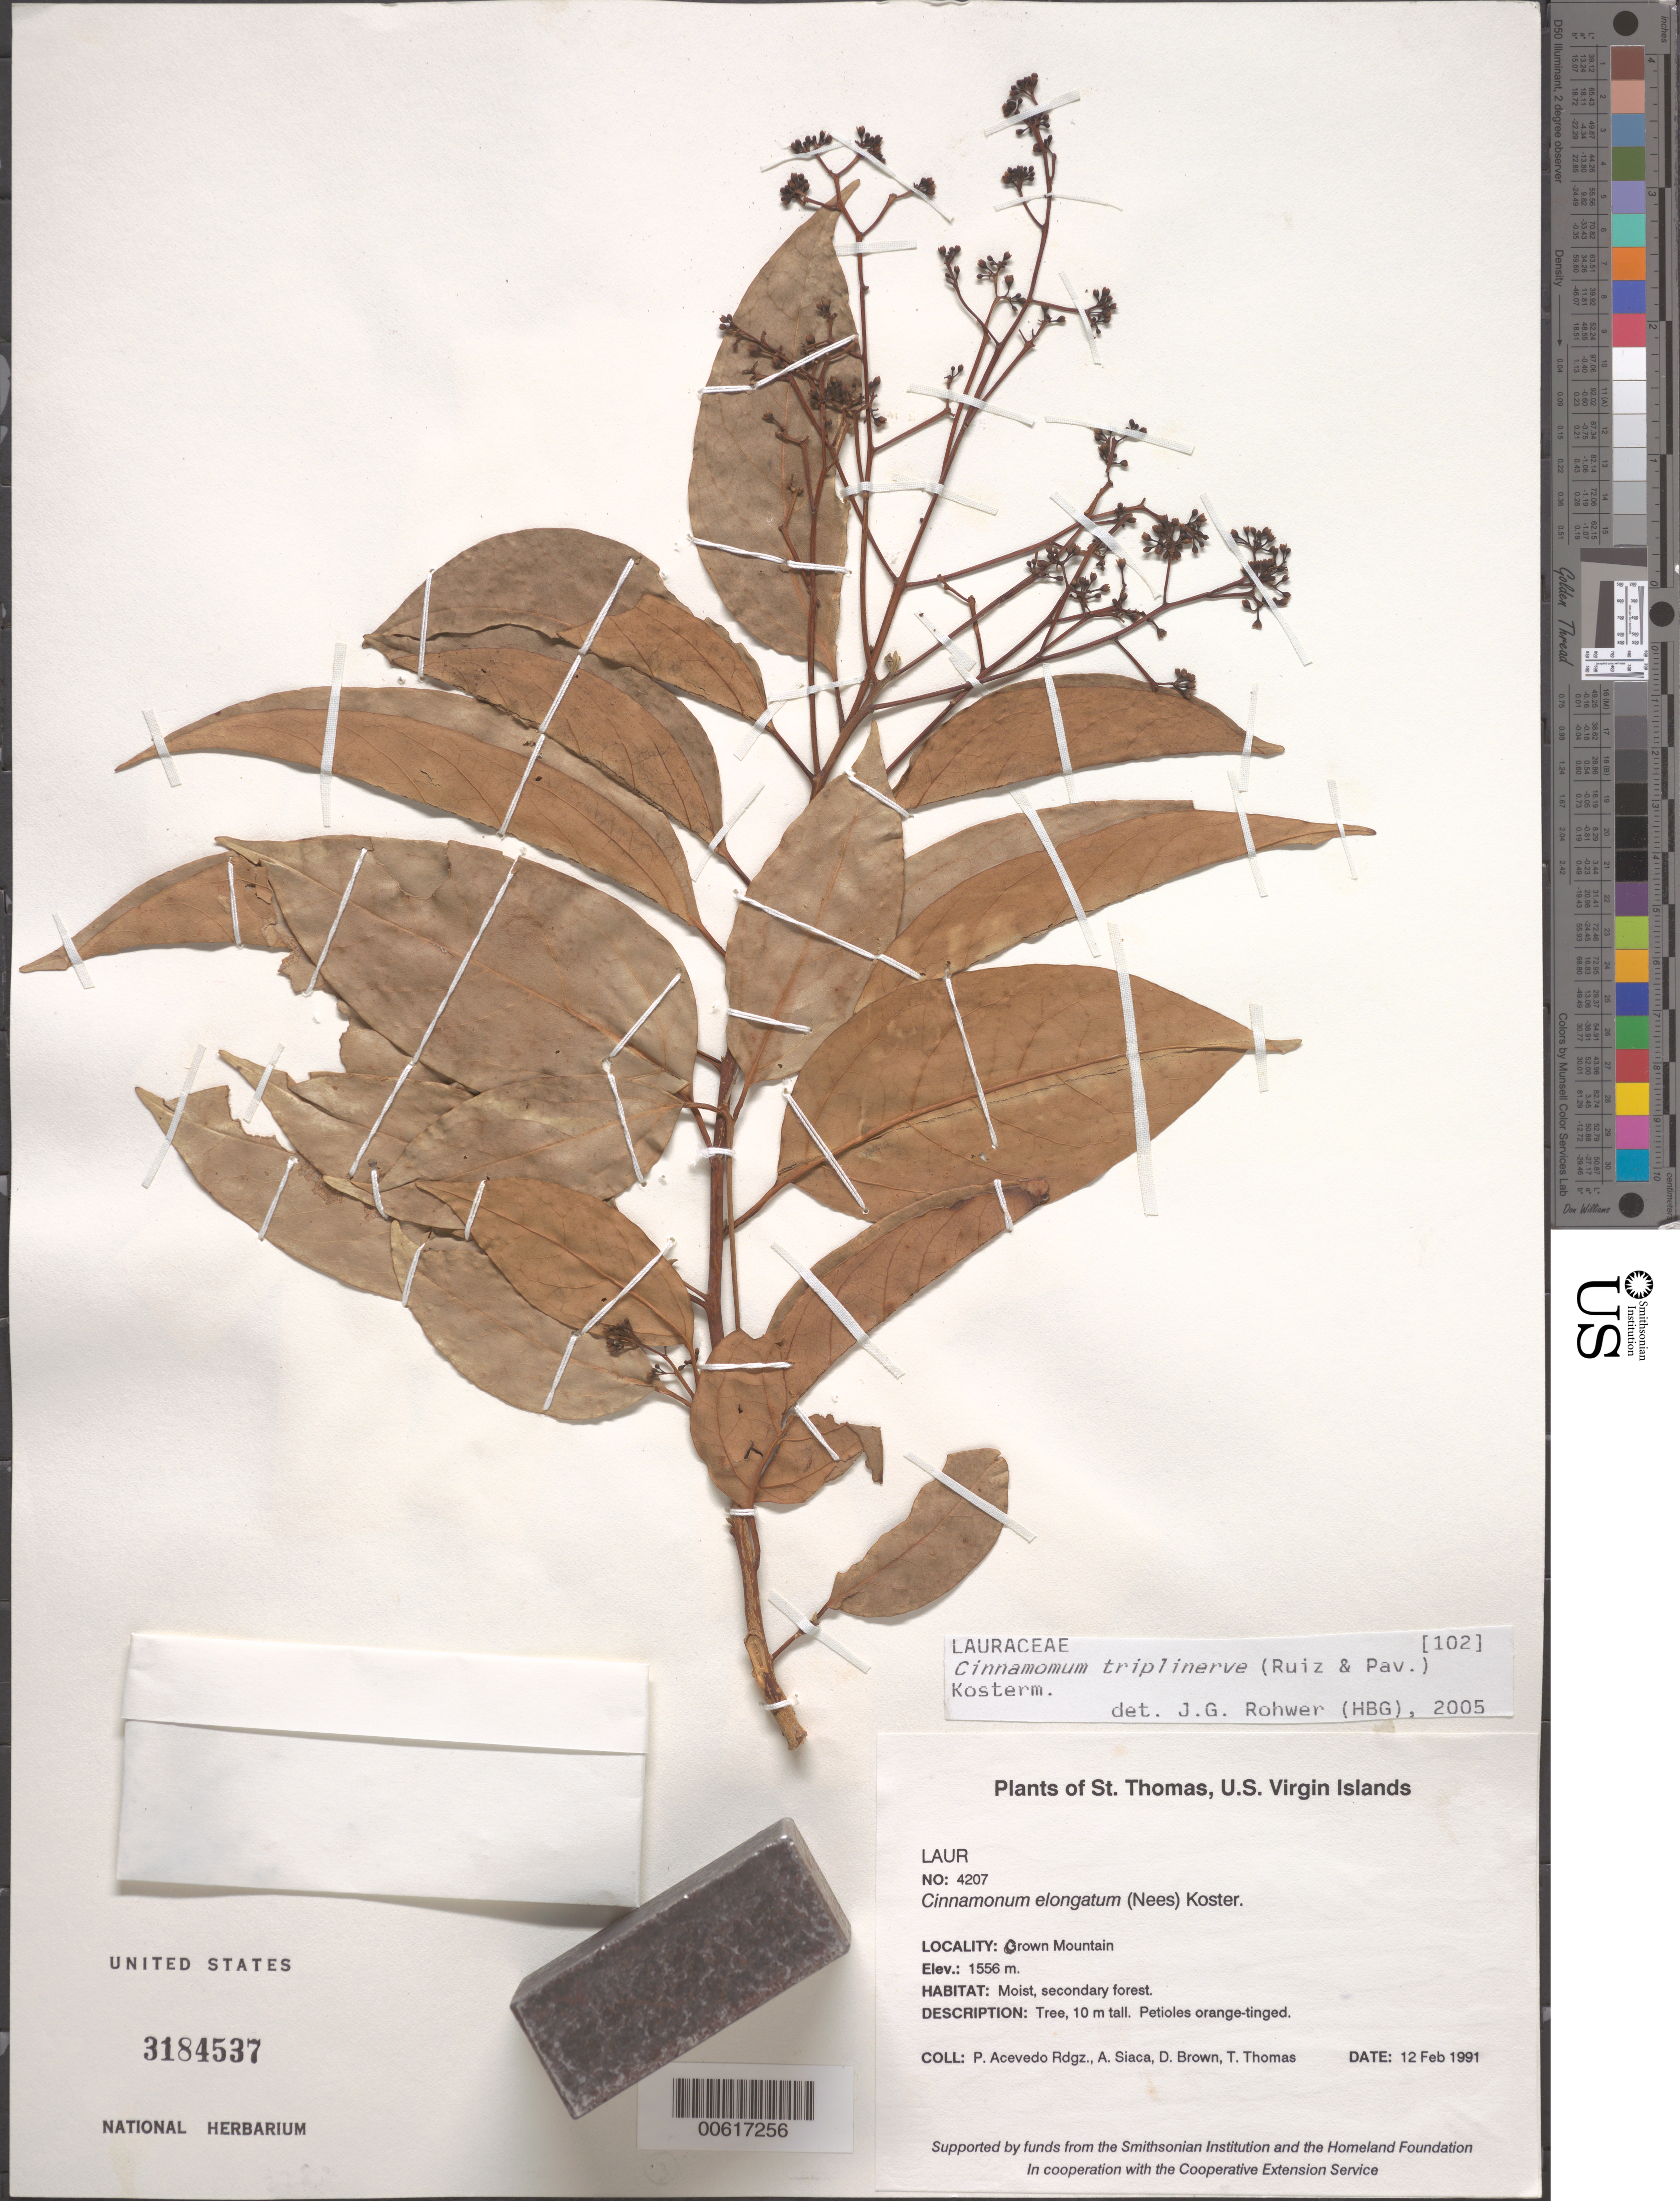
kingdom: Plantae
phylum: Tracheophyta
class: Magnoliopsida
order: Laurales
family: Lauraceae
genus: Cinnamomum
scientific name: Cinnamomum triplinerve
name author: (Ruiz & Pav.) Kosterm.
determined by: Rohwer, J. G.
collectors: P. Acevedo-Rodr., A. Siaca, D. Brown & T. Thomas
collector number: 4207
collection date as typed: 12 Feb 1991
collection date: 1991-02-12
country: U.S. Virgin Islands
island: St. Thomas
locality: Crown Mountain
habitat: Moist, secondary forest.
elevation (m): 440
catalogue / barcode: US 3184537